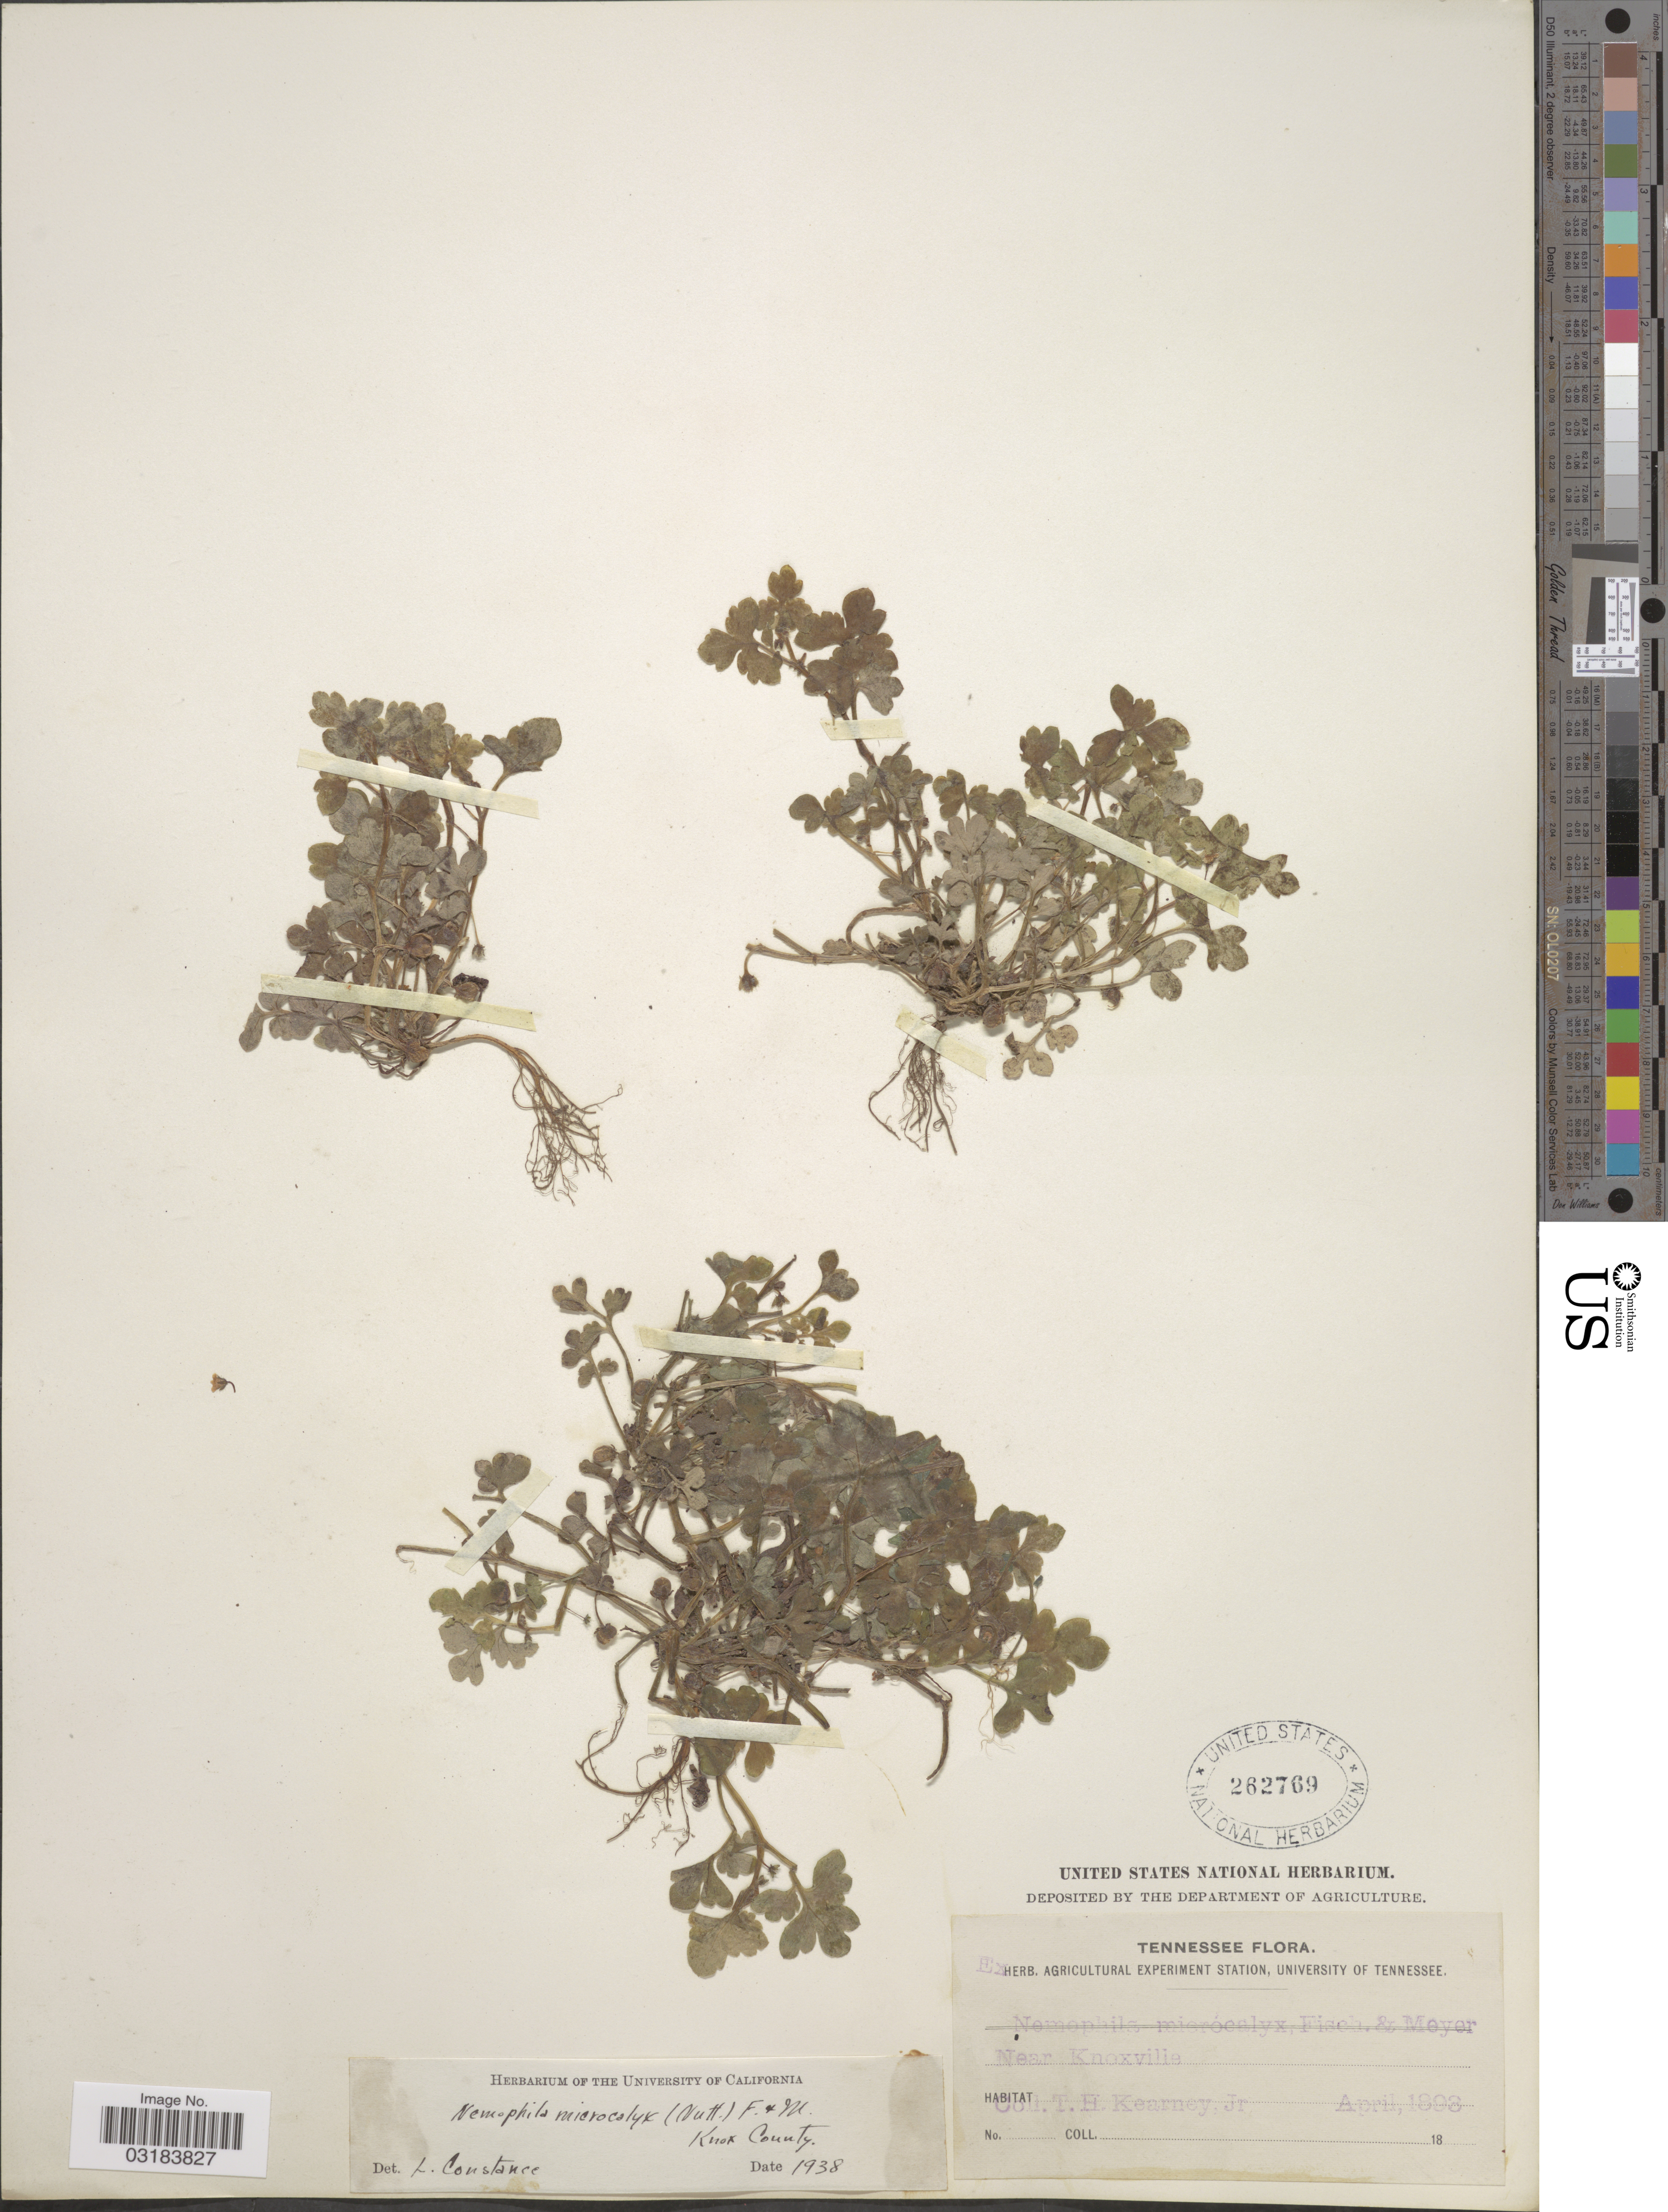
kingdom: Plantae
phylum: Tracheophyta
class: Magnoliopsida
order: Boraginales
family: Hydrophyllaceae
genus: Nemophila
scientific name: Nemophila microcalyx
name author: (Nutt.) Fisch. & C.A. Mey.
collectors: T. H. Kearney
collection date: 1893-04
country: United States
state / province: Tennessee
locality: Near Knoxville.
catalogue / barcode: US 262769